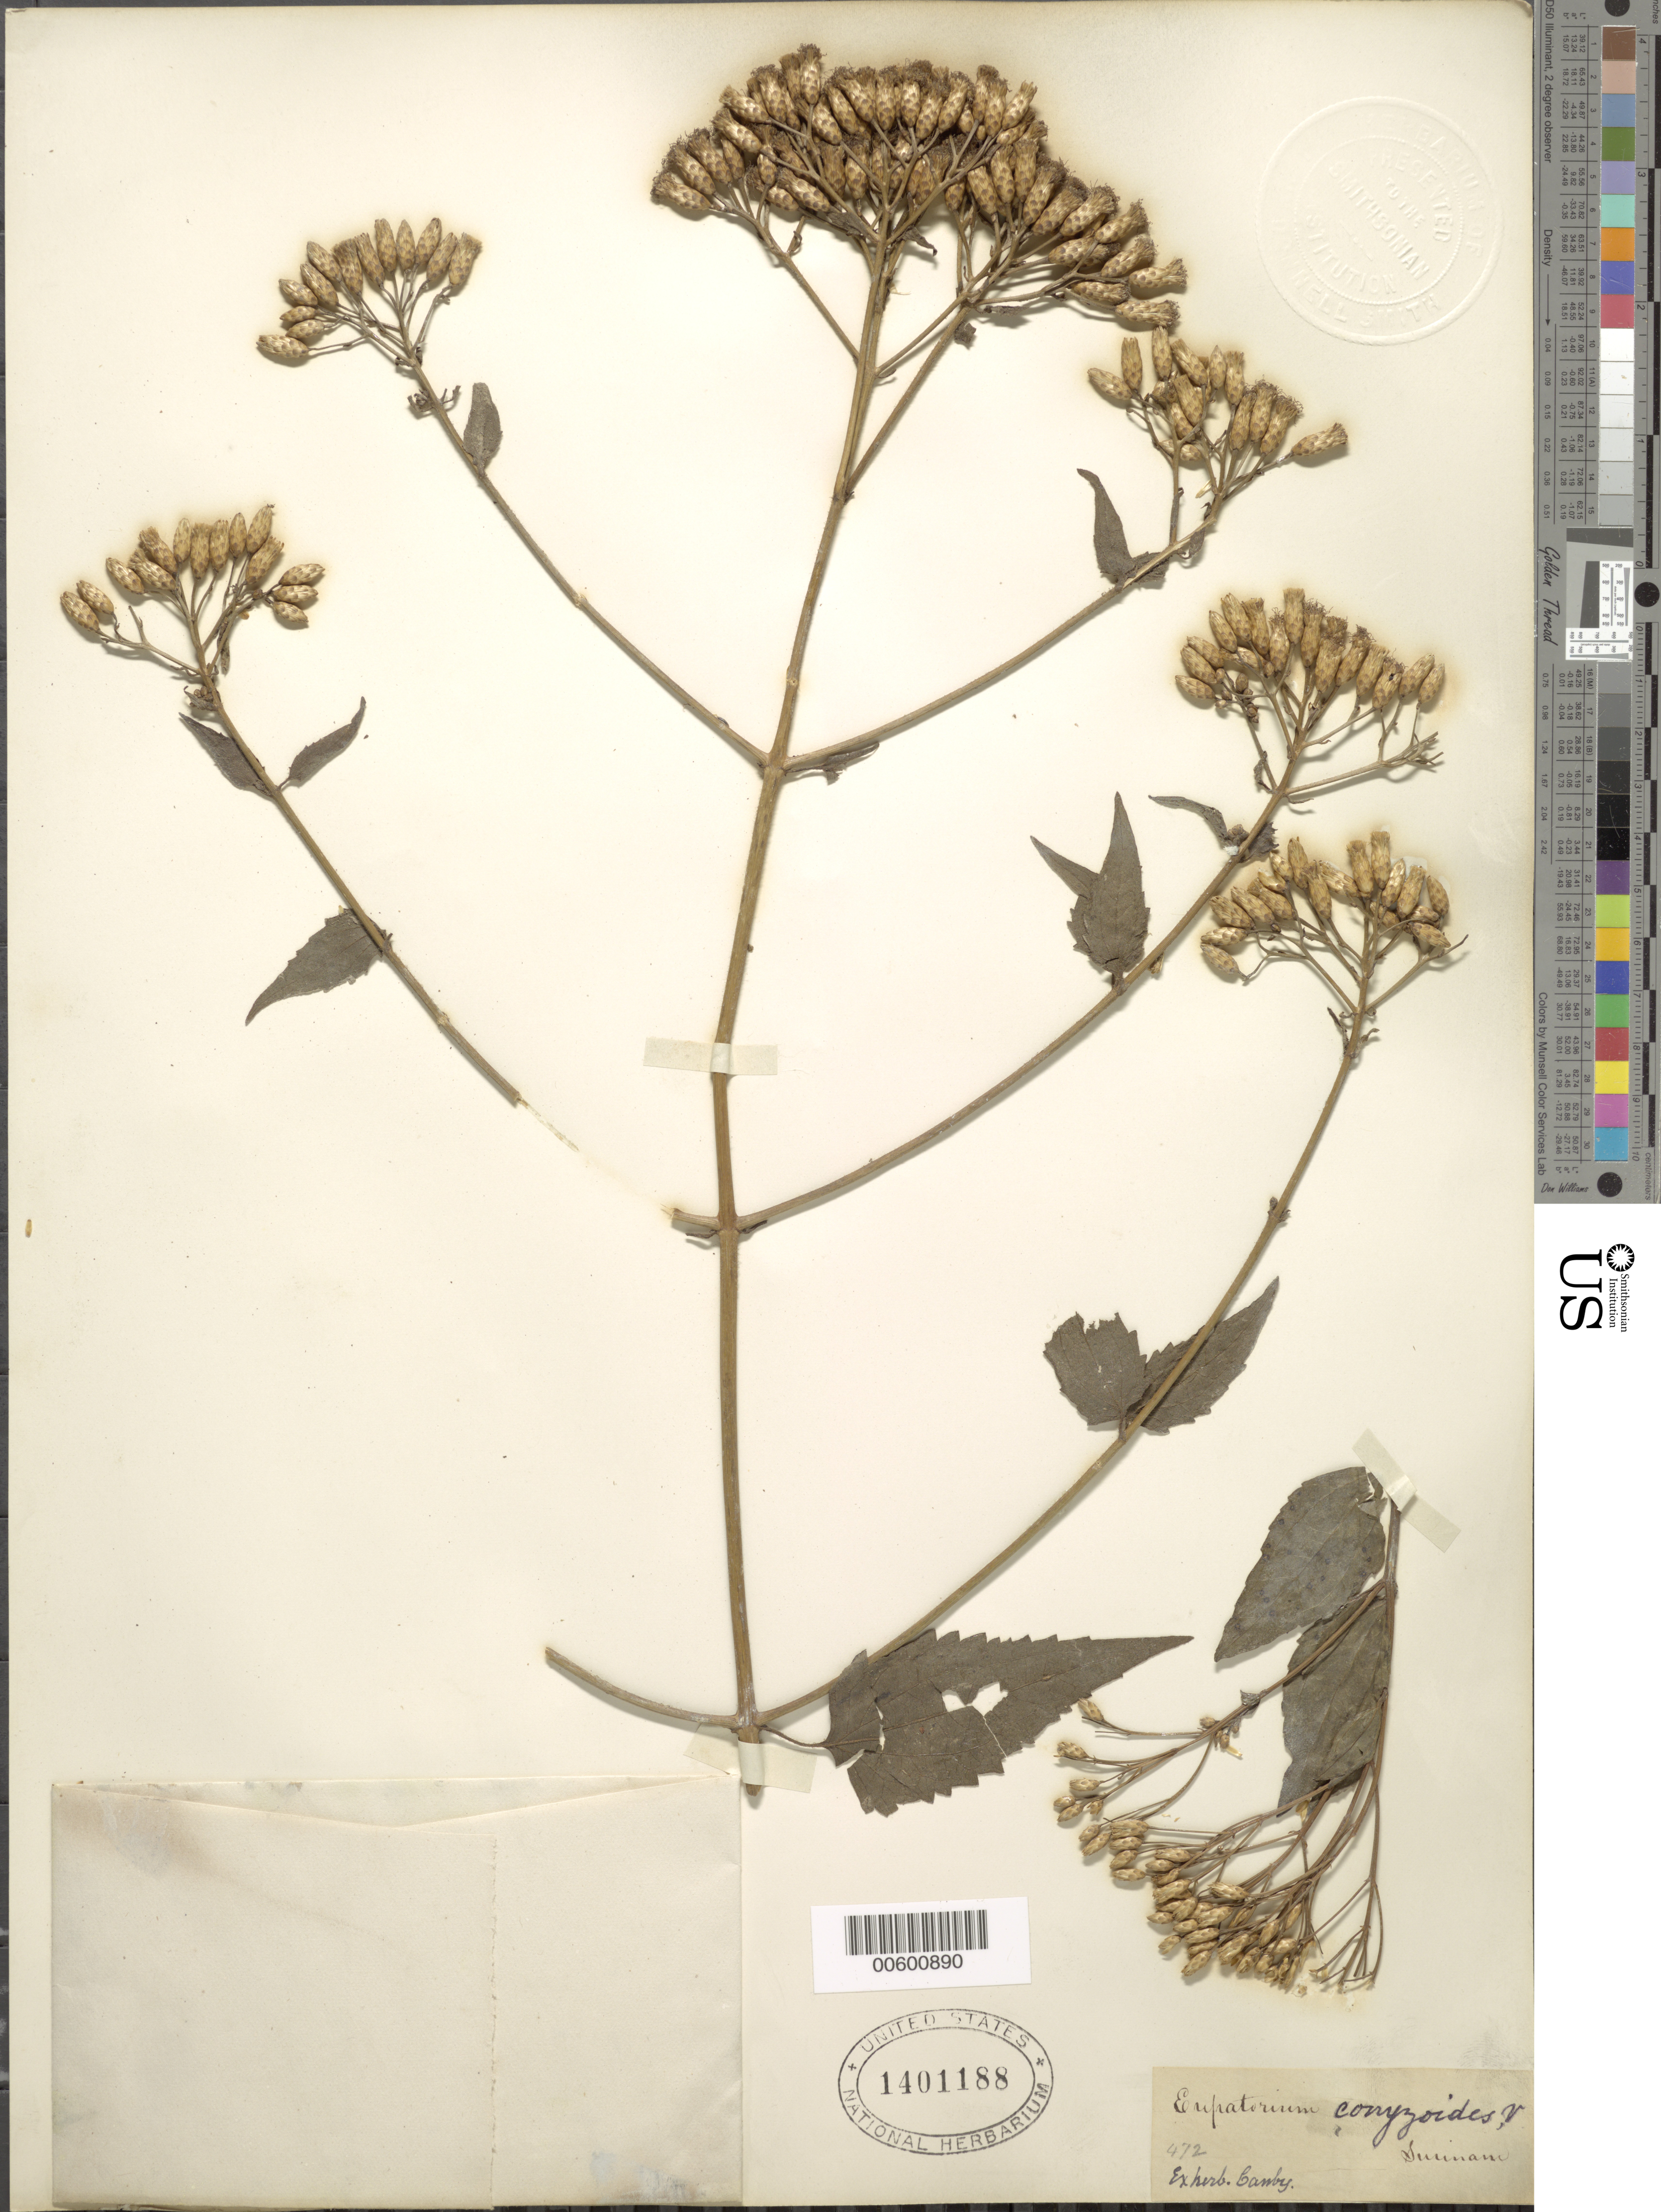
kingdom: Plantae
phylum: Tracheophyta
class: Magnoliopsida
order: Asterales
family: Asteraceae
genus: Chromolaena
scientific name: Chromolaena odorata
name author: (L.) R.M. King & H. Rob.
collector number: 472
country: Suriname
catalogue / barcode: US 1401188